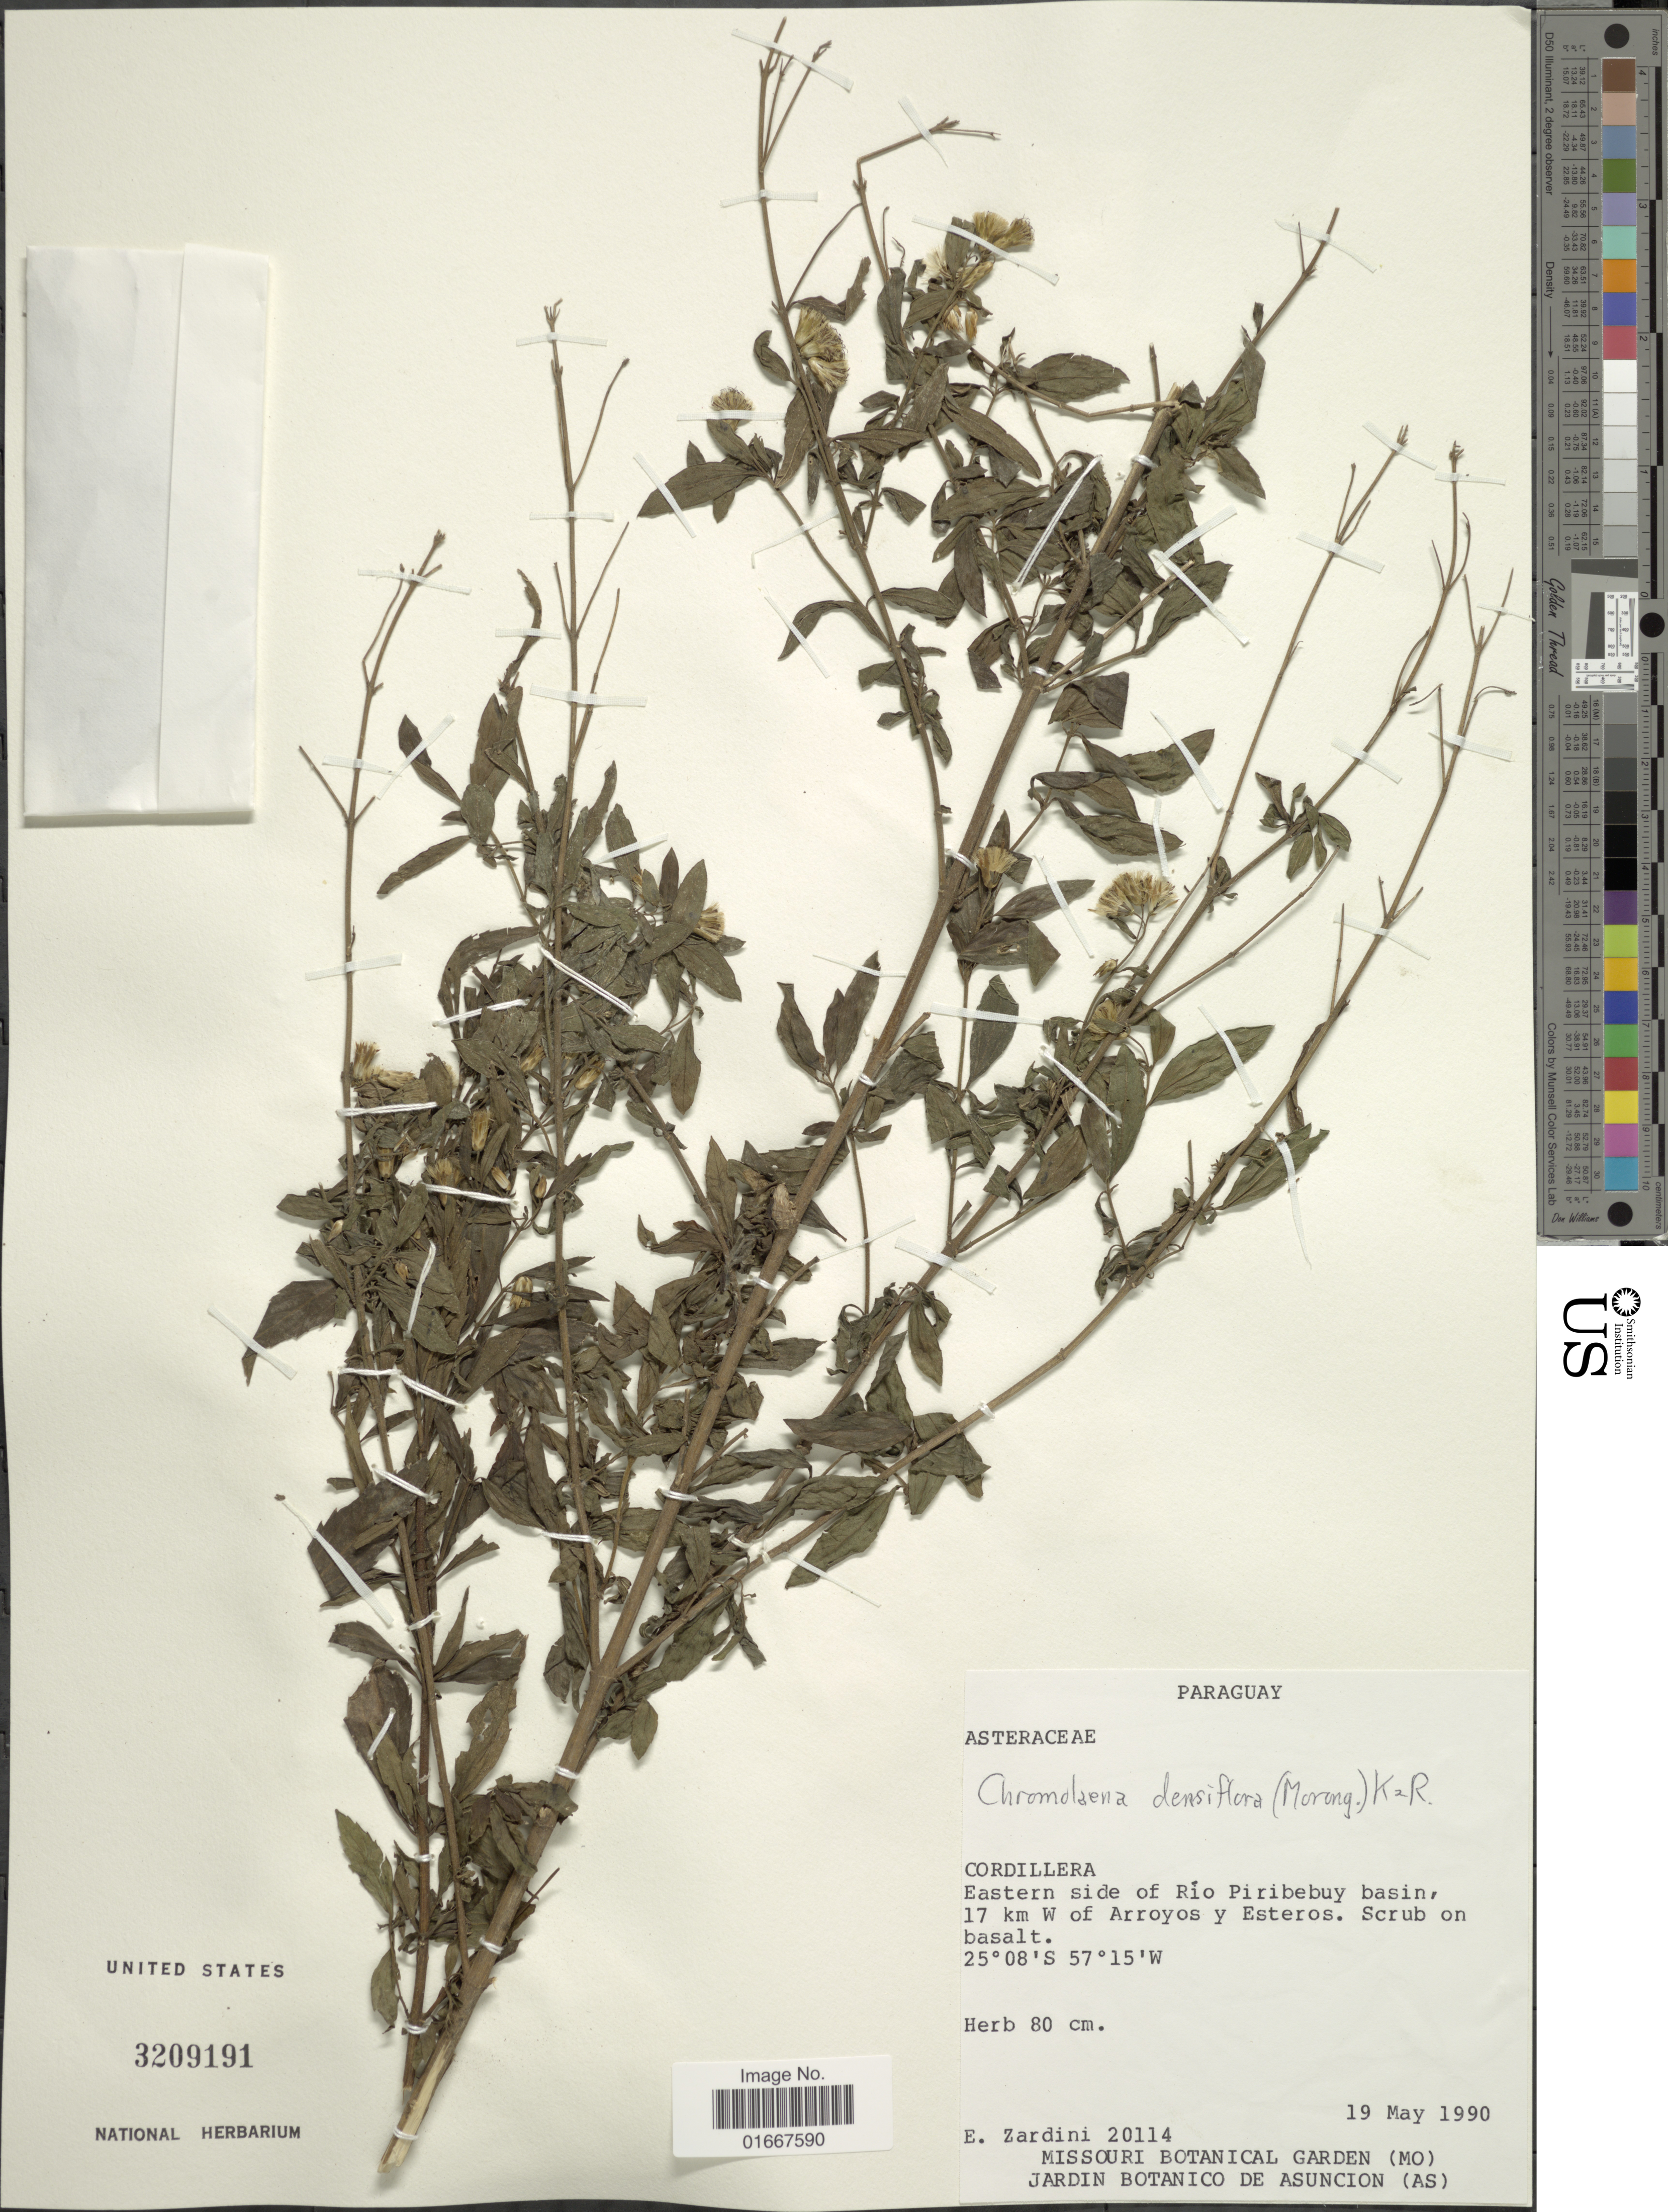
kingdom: Plantae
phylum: Tracheophyta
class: Magnoliopsida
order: Asterales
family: Asteraceae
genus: Chromolaena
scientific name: Chromolaena densiflorum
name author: (Morong) R.M. King & H. Rob.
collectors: E. M. Zardini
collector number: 20114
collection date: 1990-05-19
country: Paraguay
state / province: Cordillera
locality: Eastern side of Río Piribebuy basin, 17 km W of Arroyos y Esteros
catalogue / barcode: US 3209191